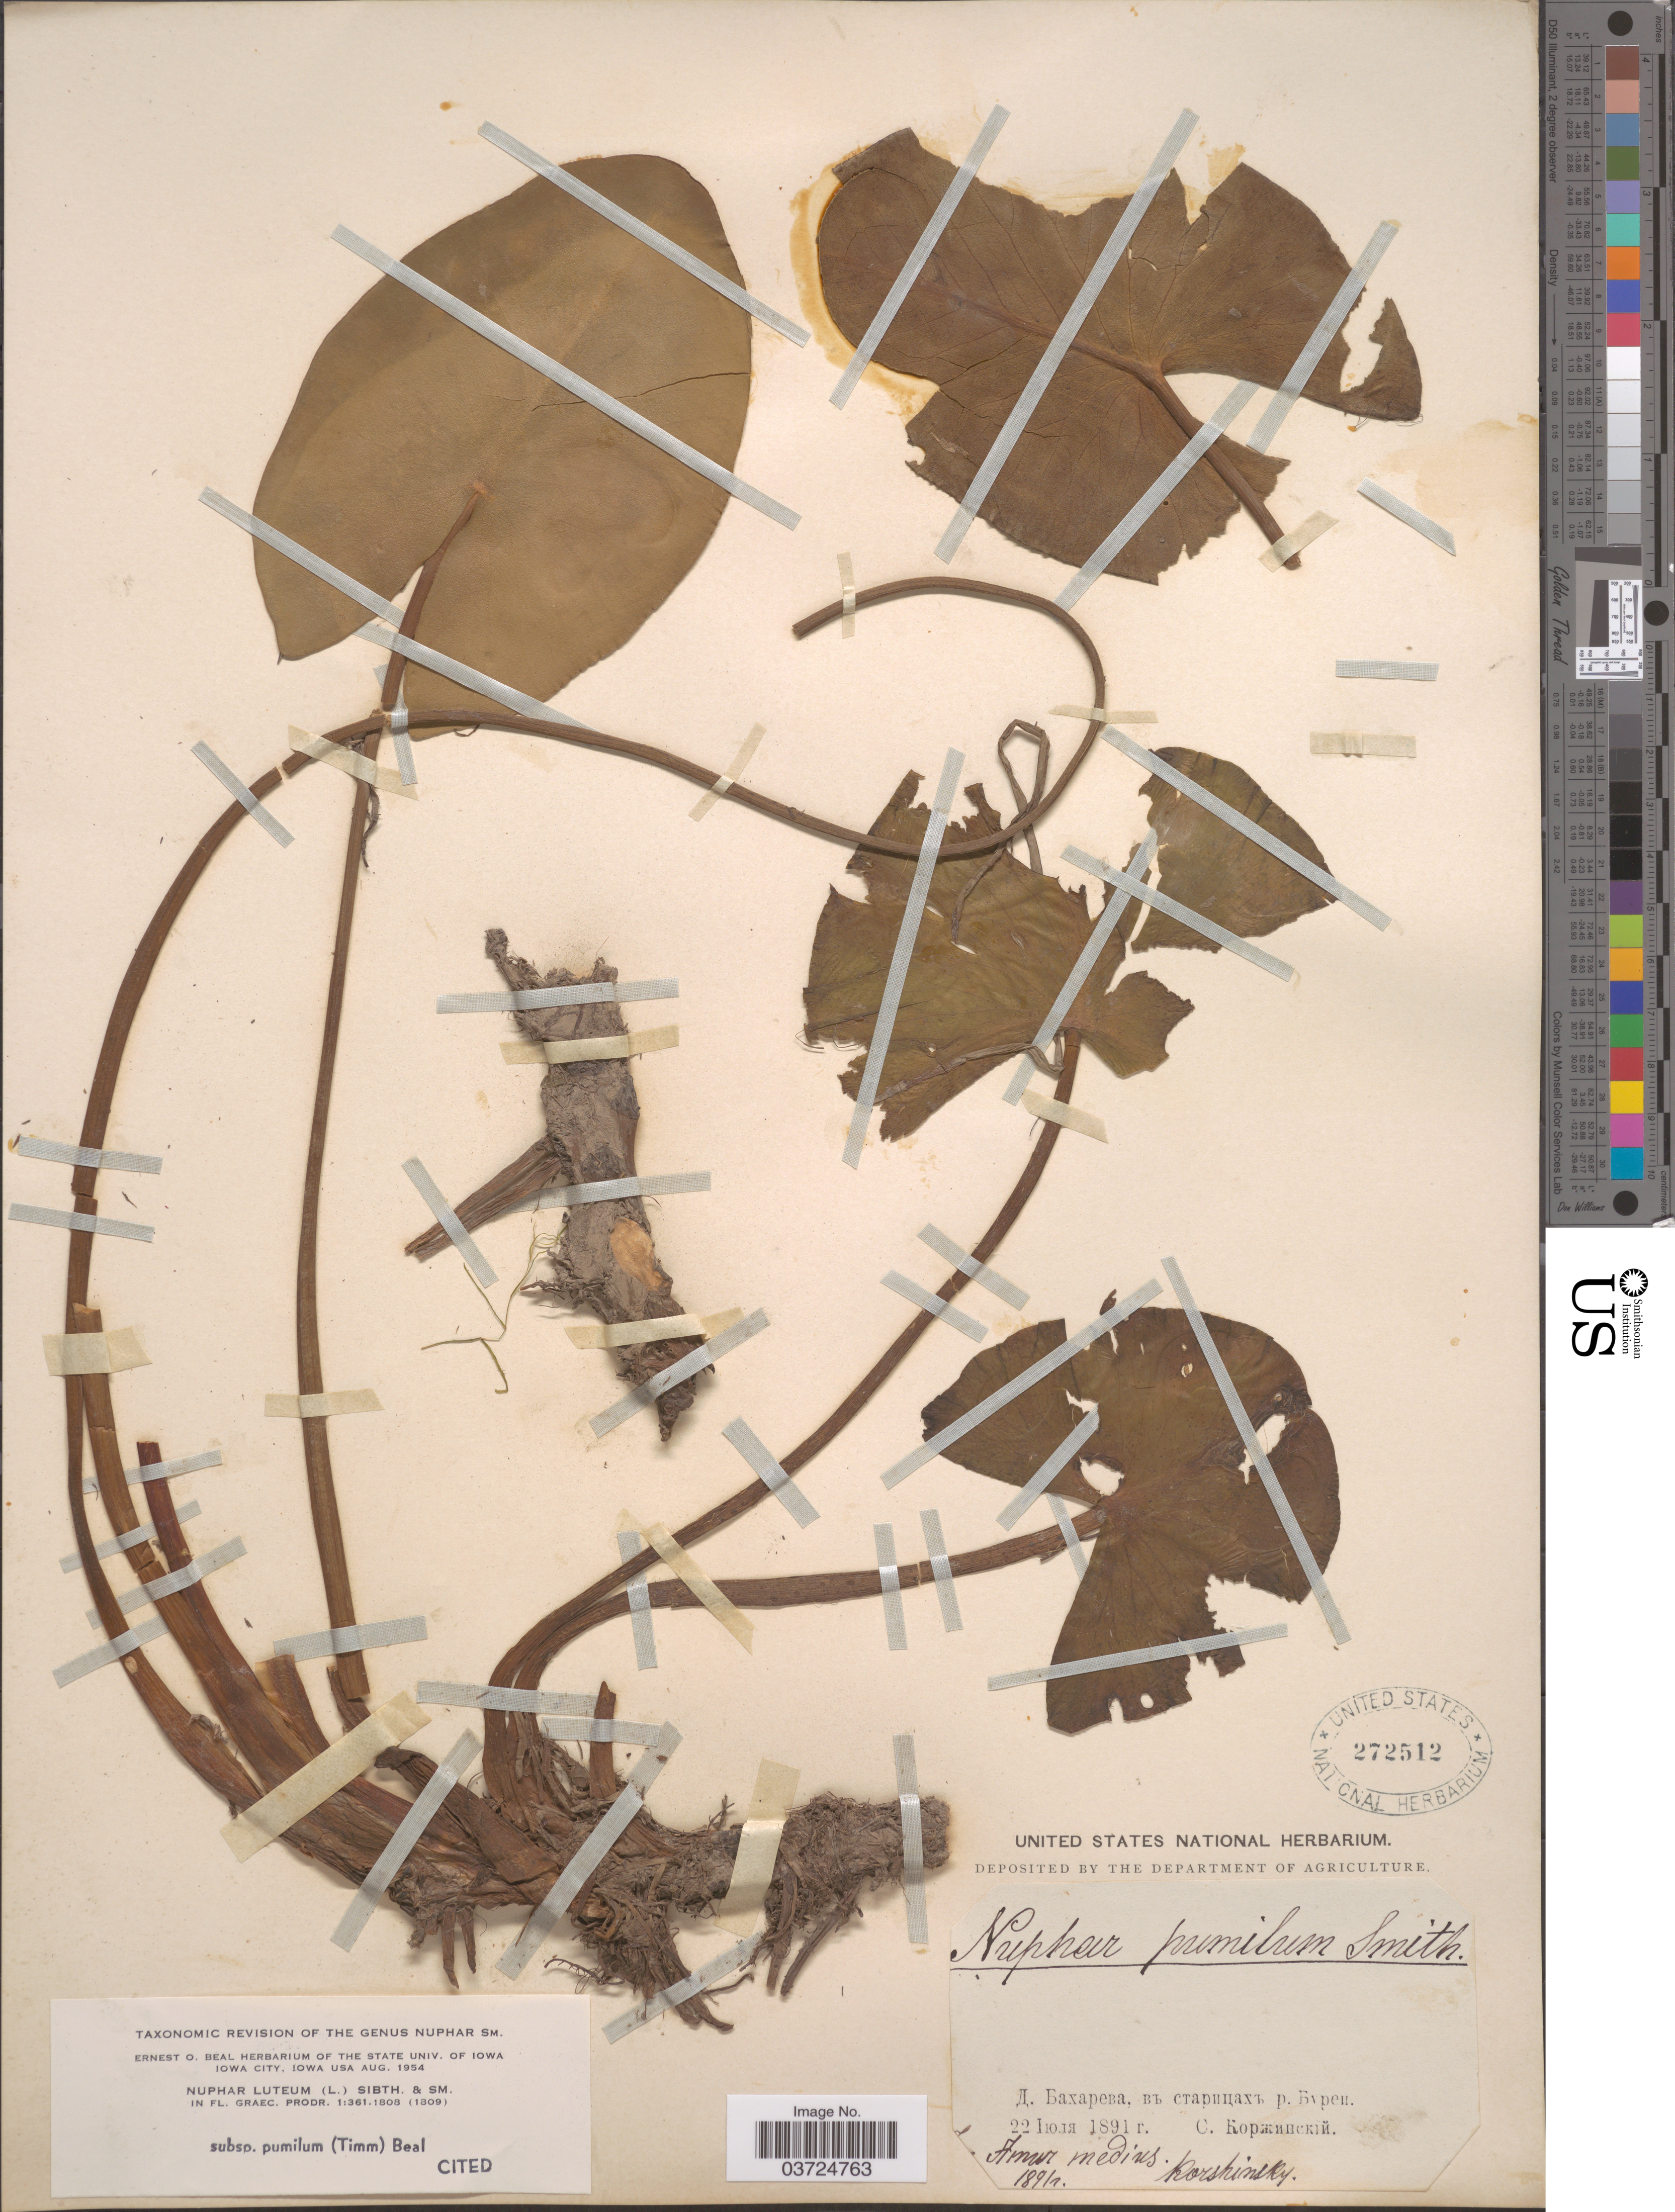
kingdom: Plantae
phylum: Tracheophyta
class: Magnoliopsida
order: Nymphaeales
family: Nymphaeaceae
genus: Nuphar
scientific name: Nuphar pumila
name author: (Timm) DC.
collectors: Korshinsky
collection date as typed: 22 X 1891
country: Russian Federation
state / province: Amur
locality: Medius.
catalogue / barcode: US 272512